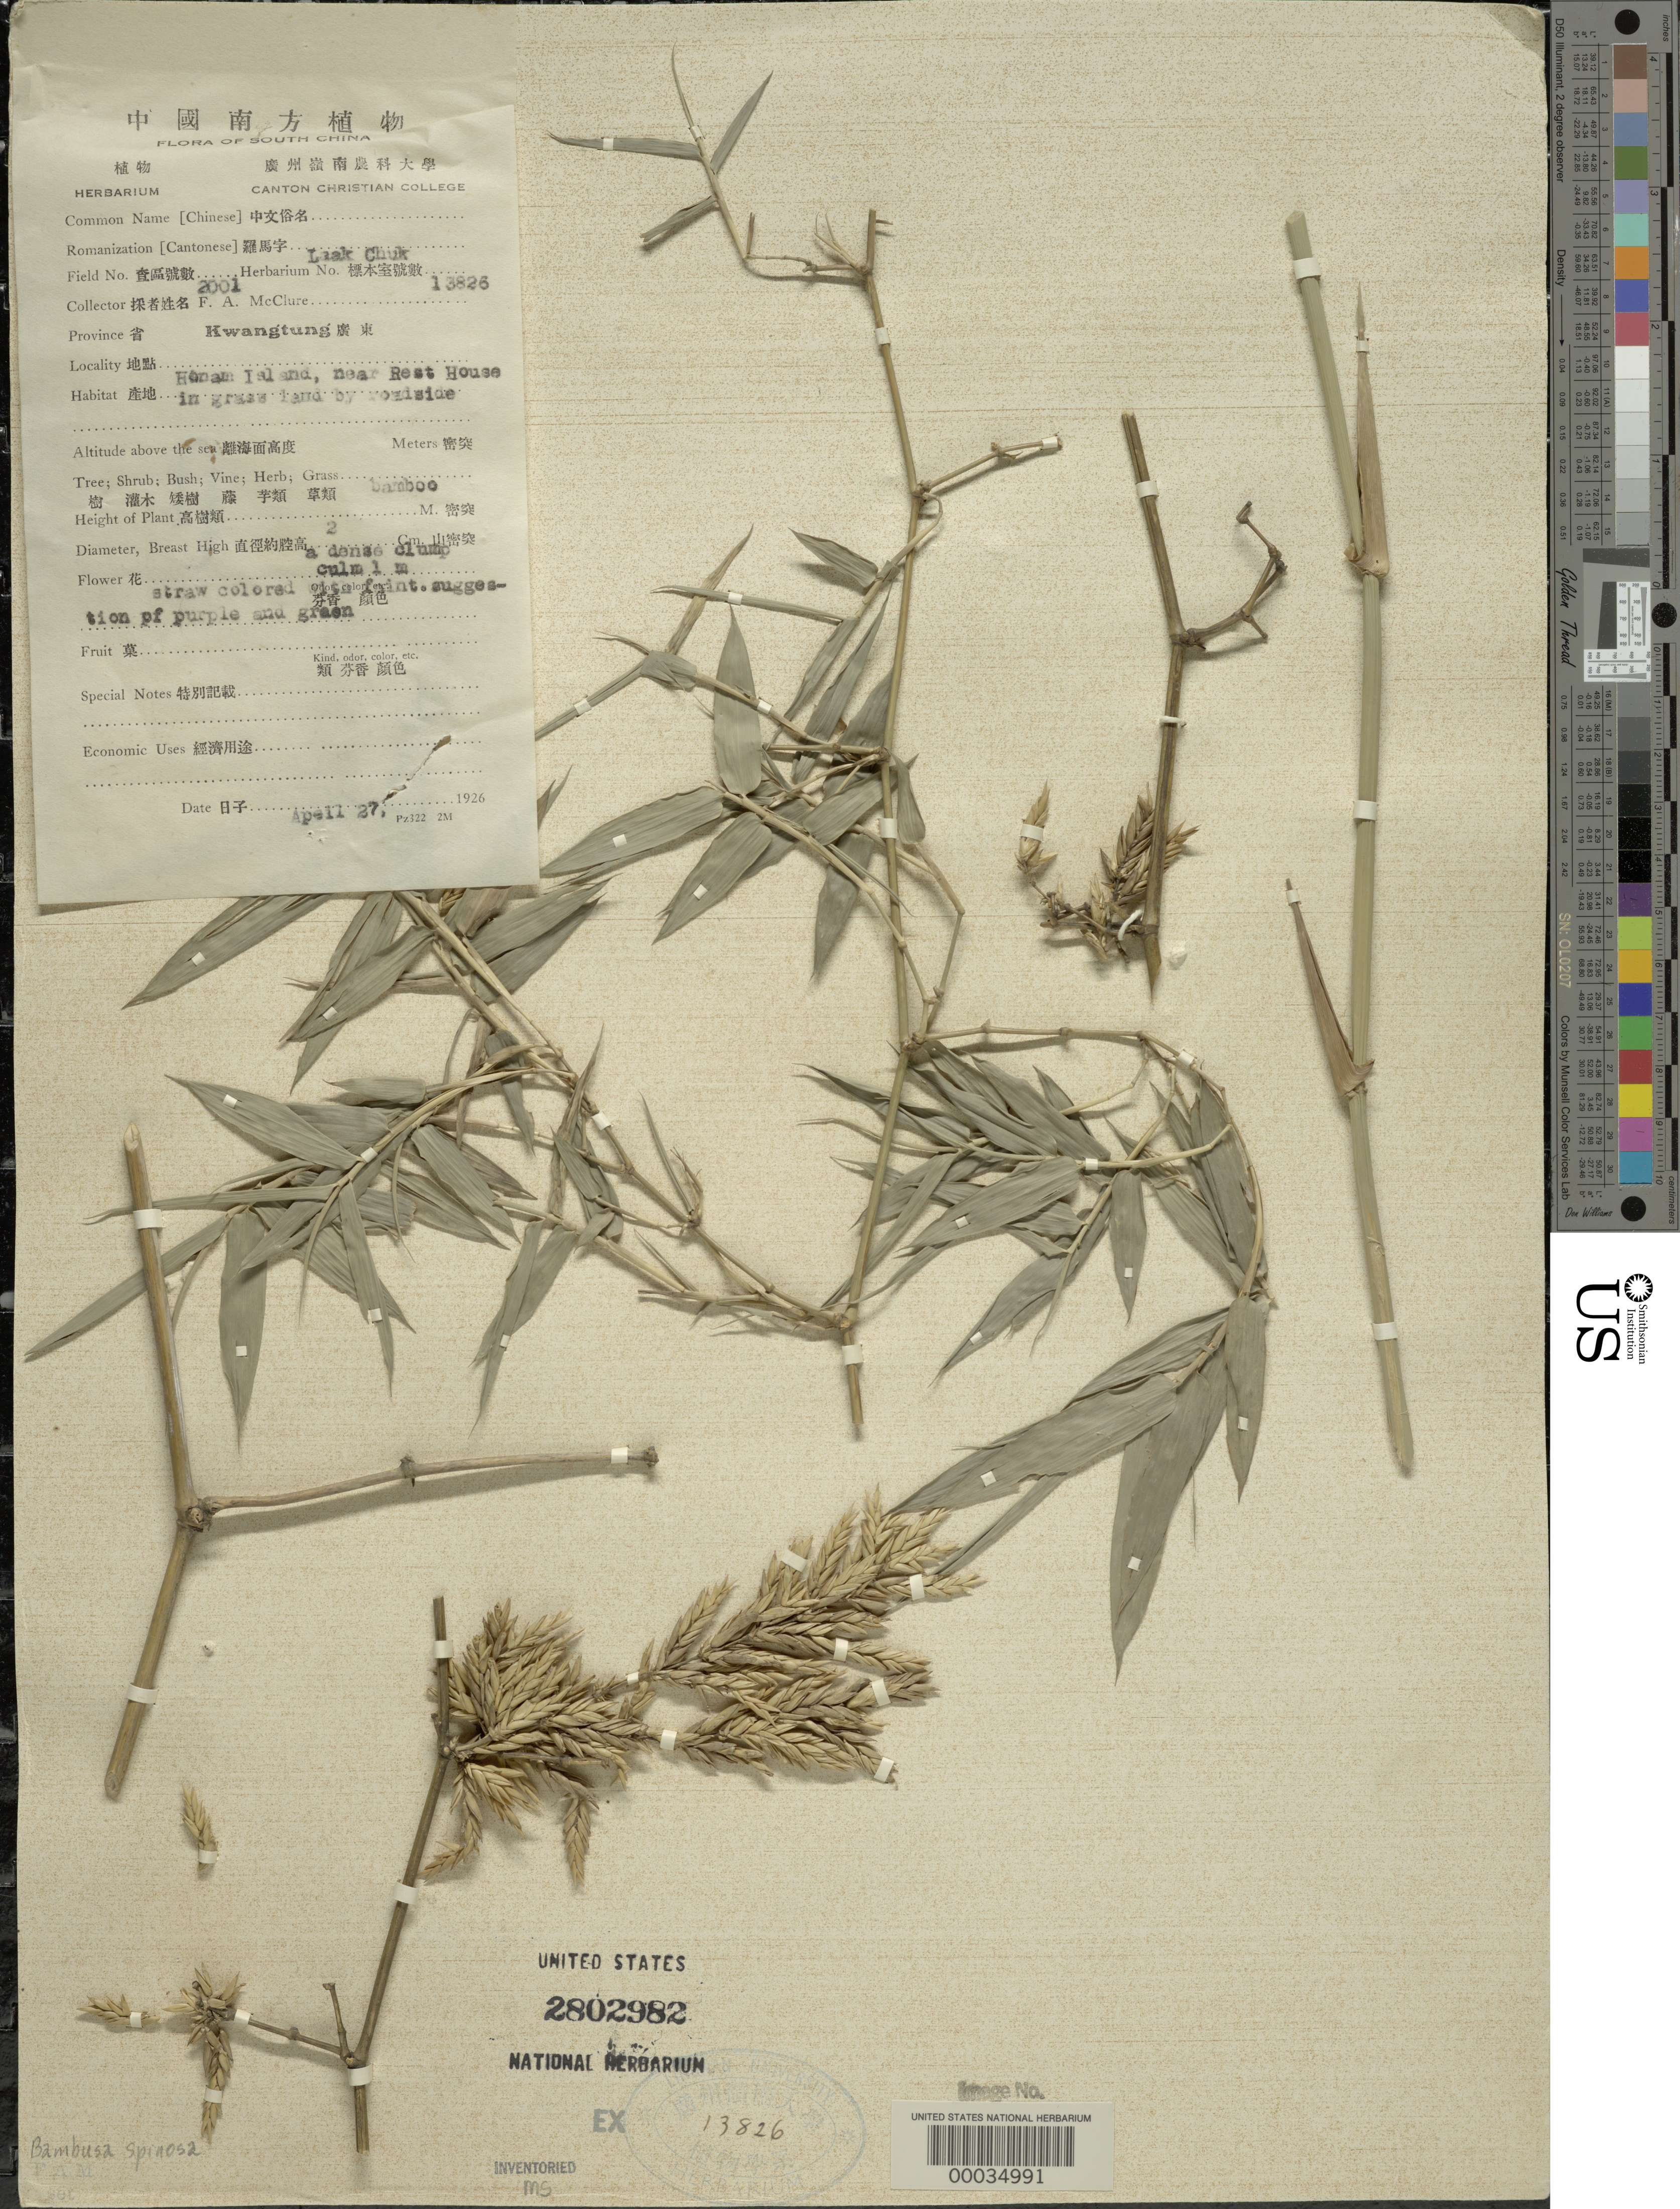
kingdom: Plantae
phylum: Tracheophyta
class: Liliopsida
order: Poales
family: Poaceae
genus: Bambusa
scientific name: Bambusa spinosa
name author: Roxb.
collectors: F. A. McClure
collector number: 2001/13826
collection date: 1926-04-27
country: China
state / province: Guangdong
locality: Kwangtung. Honam Island, near Rest House. South China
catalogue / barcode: US 2802982